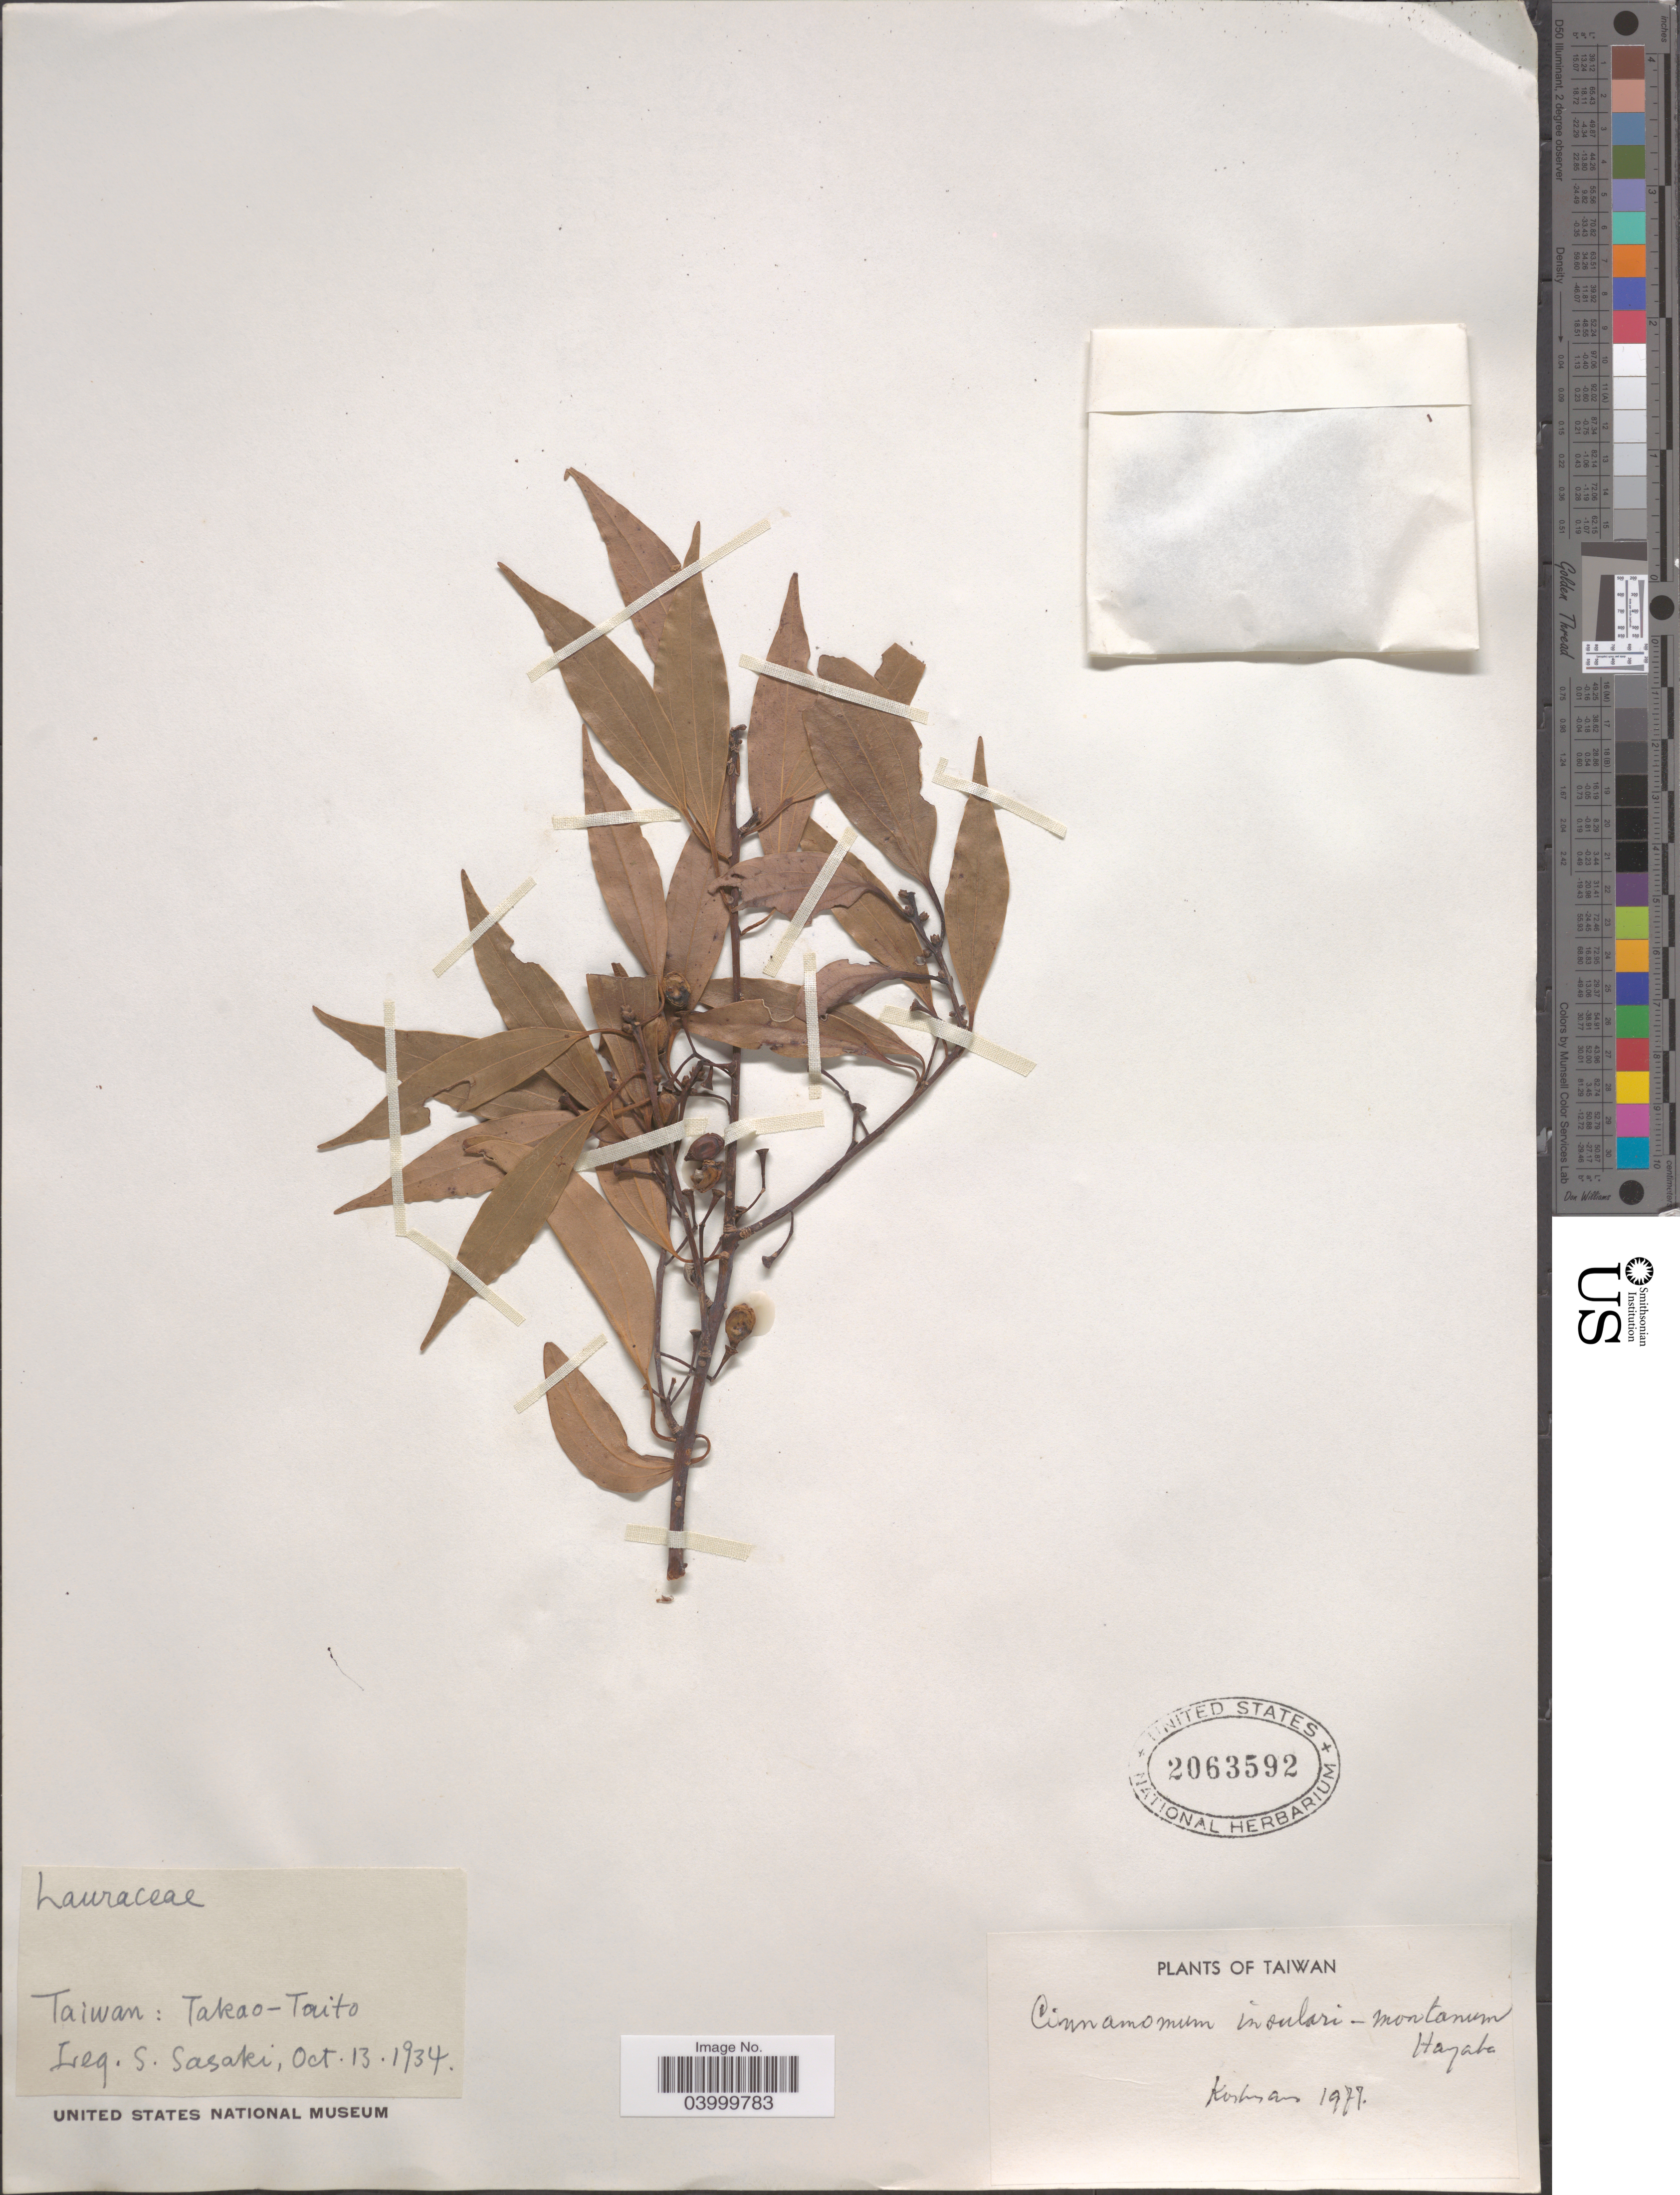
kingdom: Plantae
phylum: Tracheophyta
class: Magnoliopsida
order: Laurales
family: Lauraceae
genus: Cinnamomum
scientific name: Cinnamomum insularimontanum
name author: Hayata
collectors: S. Sasaki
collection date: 1934-10-13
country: Taiwan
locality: Takao-Taito.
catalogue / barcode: US 2063592